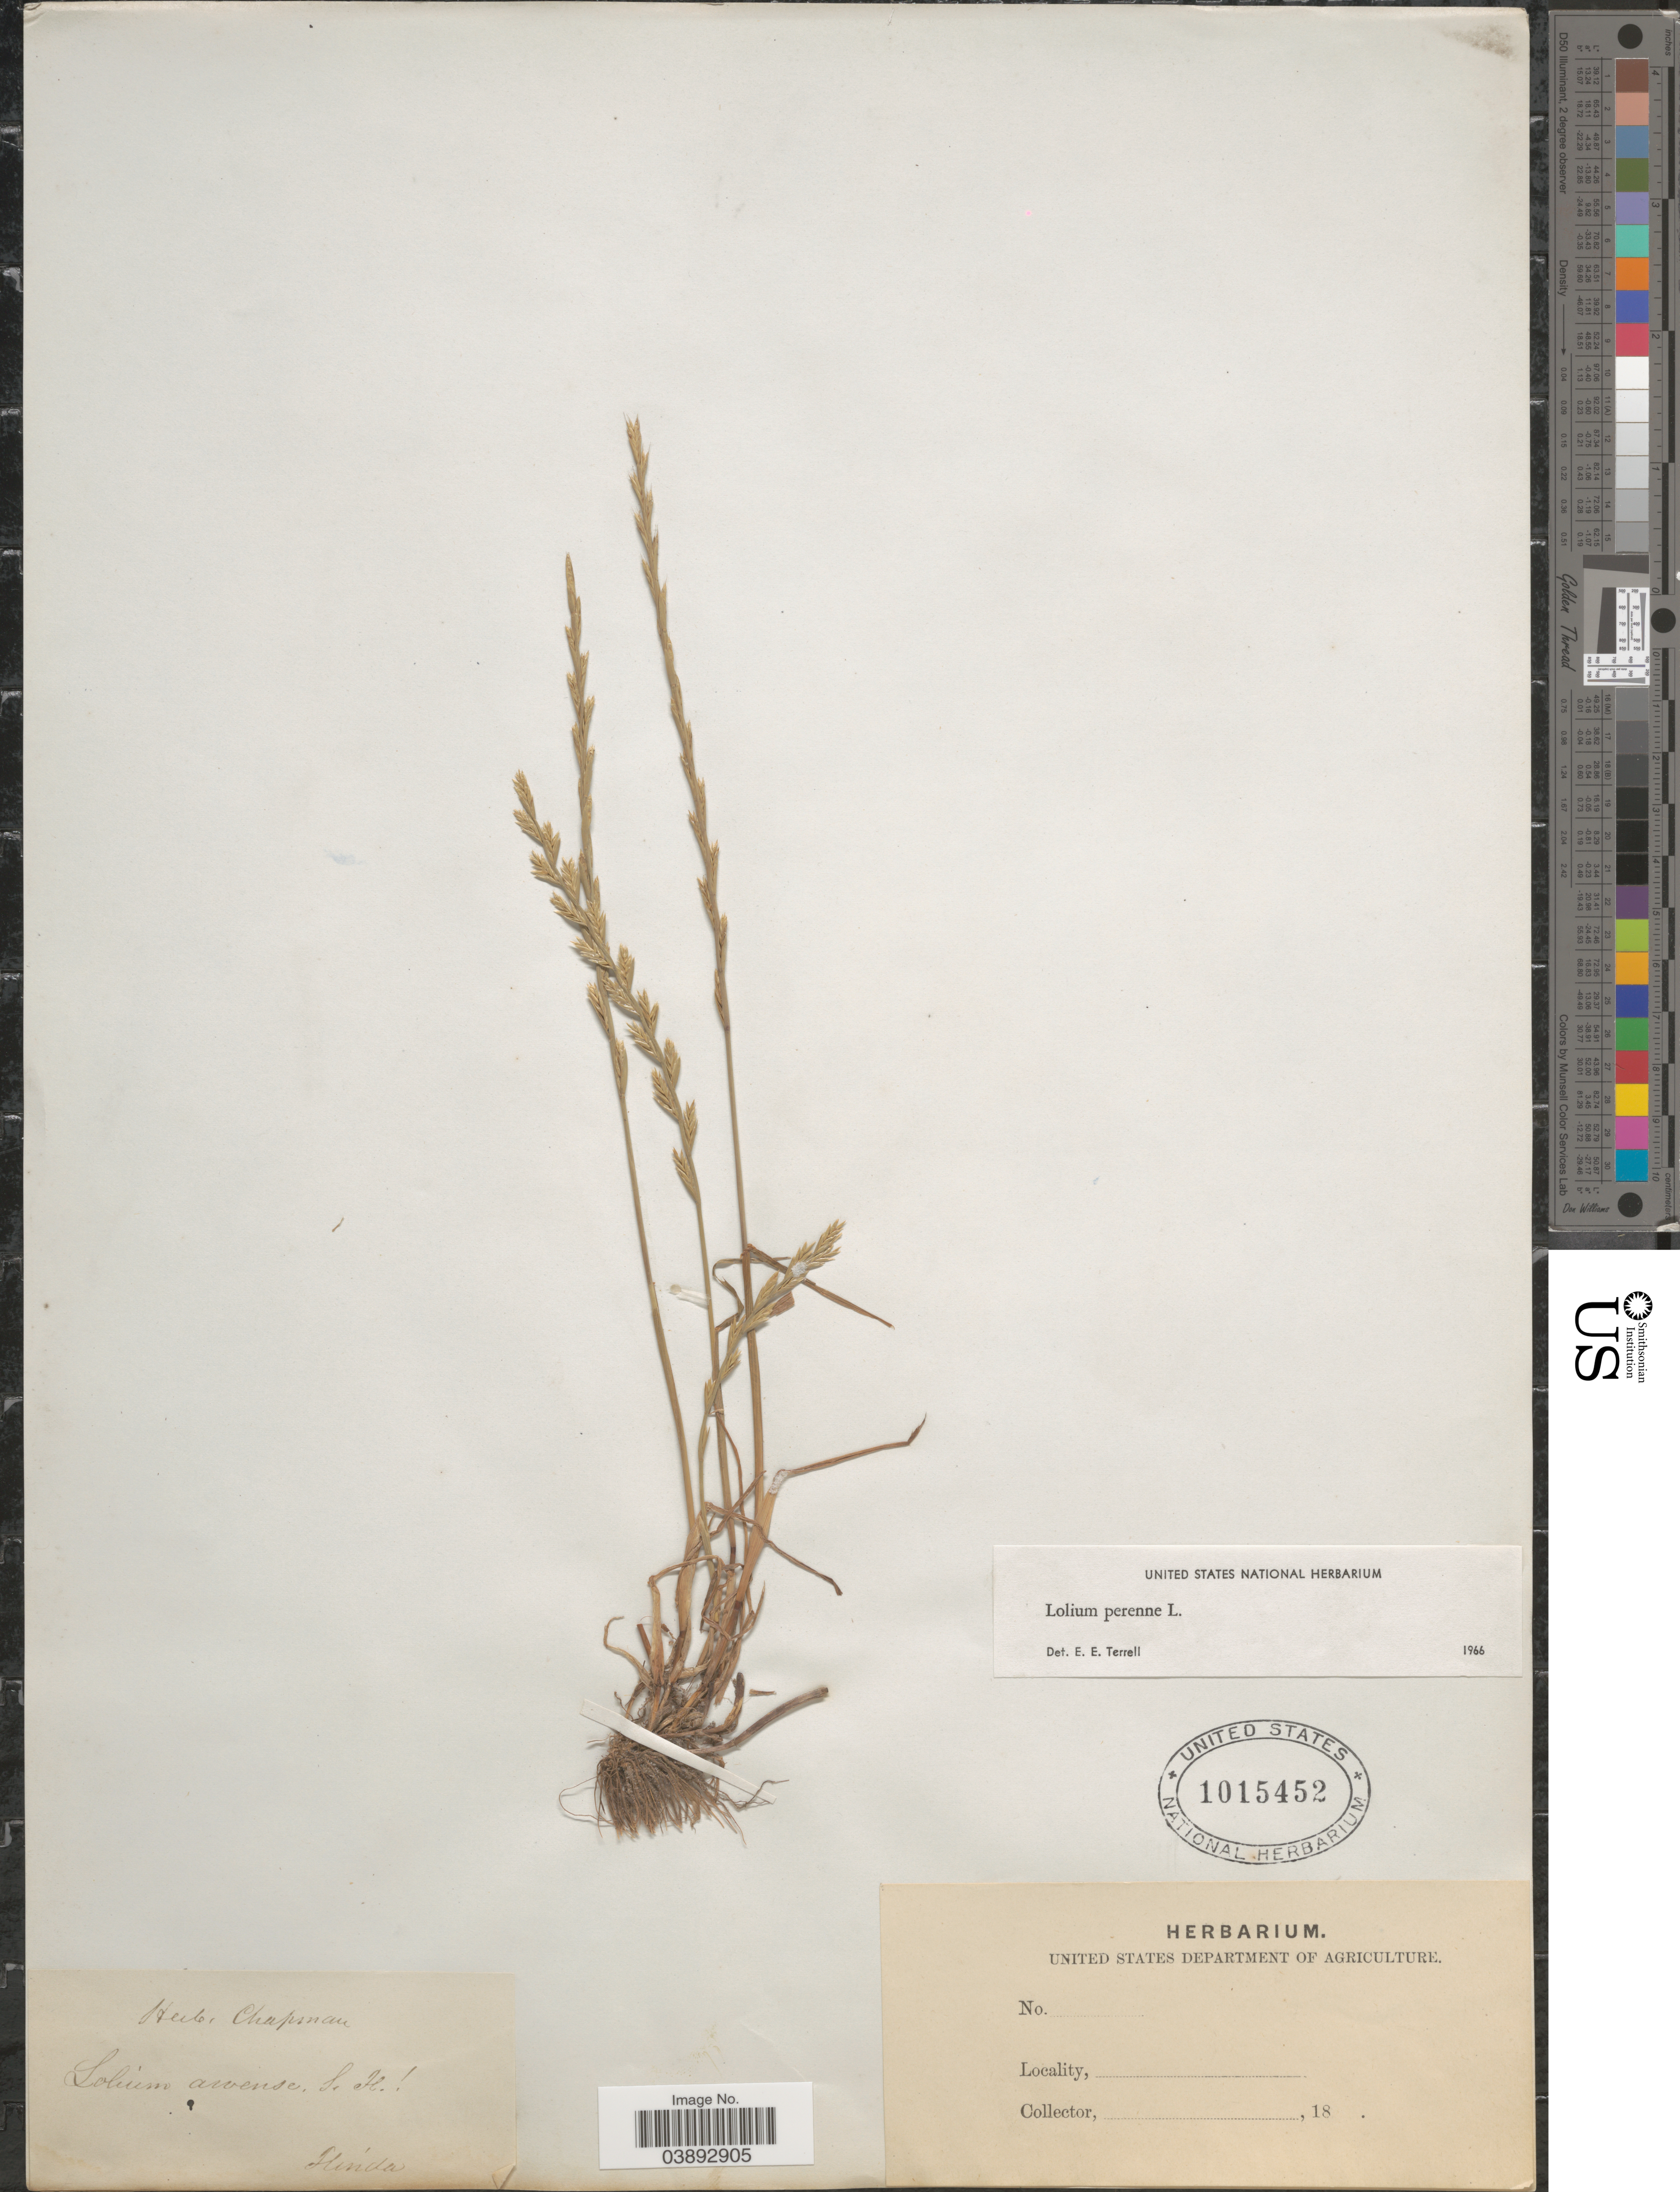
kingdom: Plantae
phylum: Tracheophyta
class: Liliopsida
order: Poales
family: Poaceae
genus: Lolium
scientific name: Lolium perenne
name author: L.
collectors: ex herb. Chapman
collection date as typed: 18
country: United States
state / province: Florida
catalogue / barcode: US 1015452